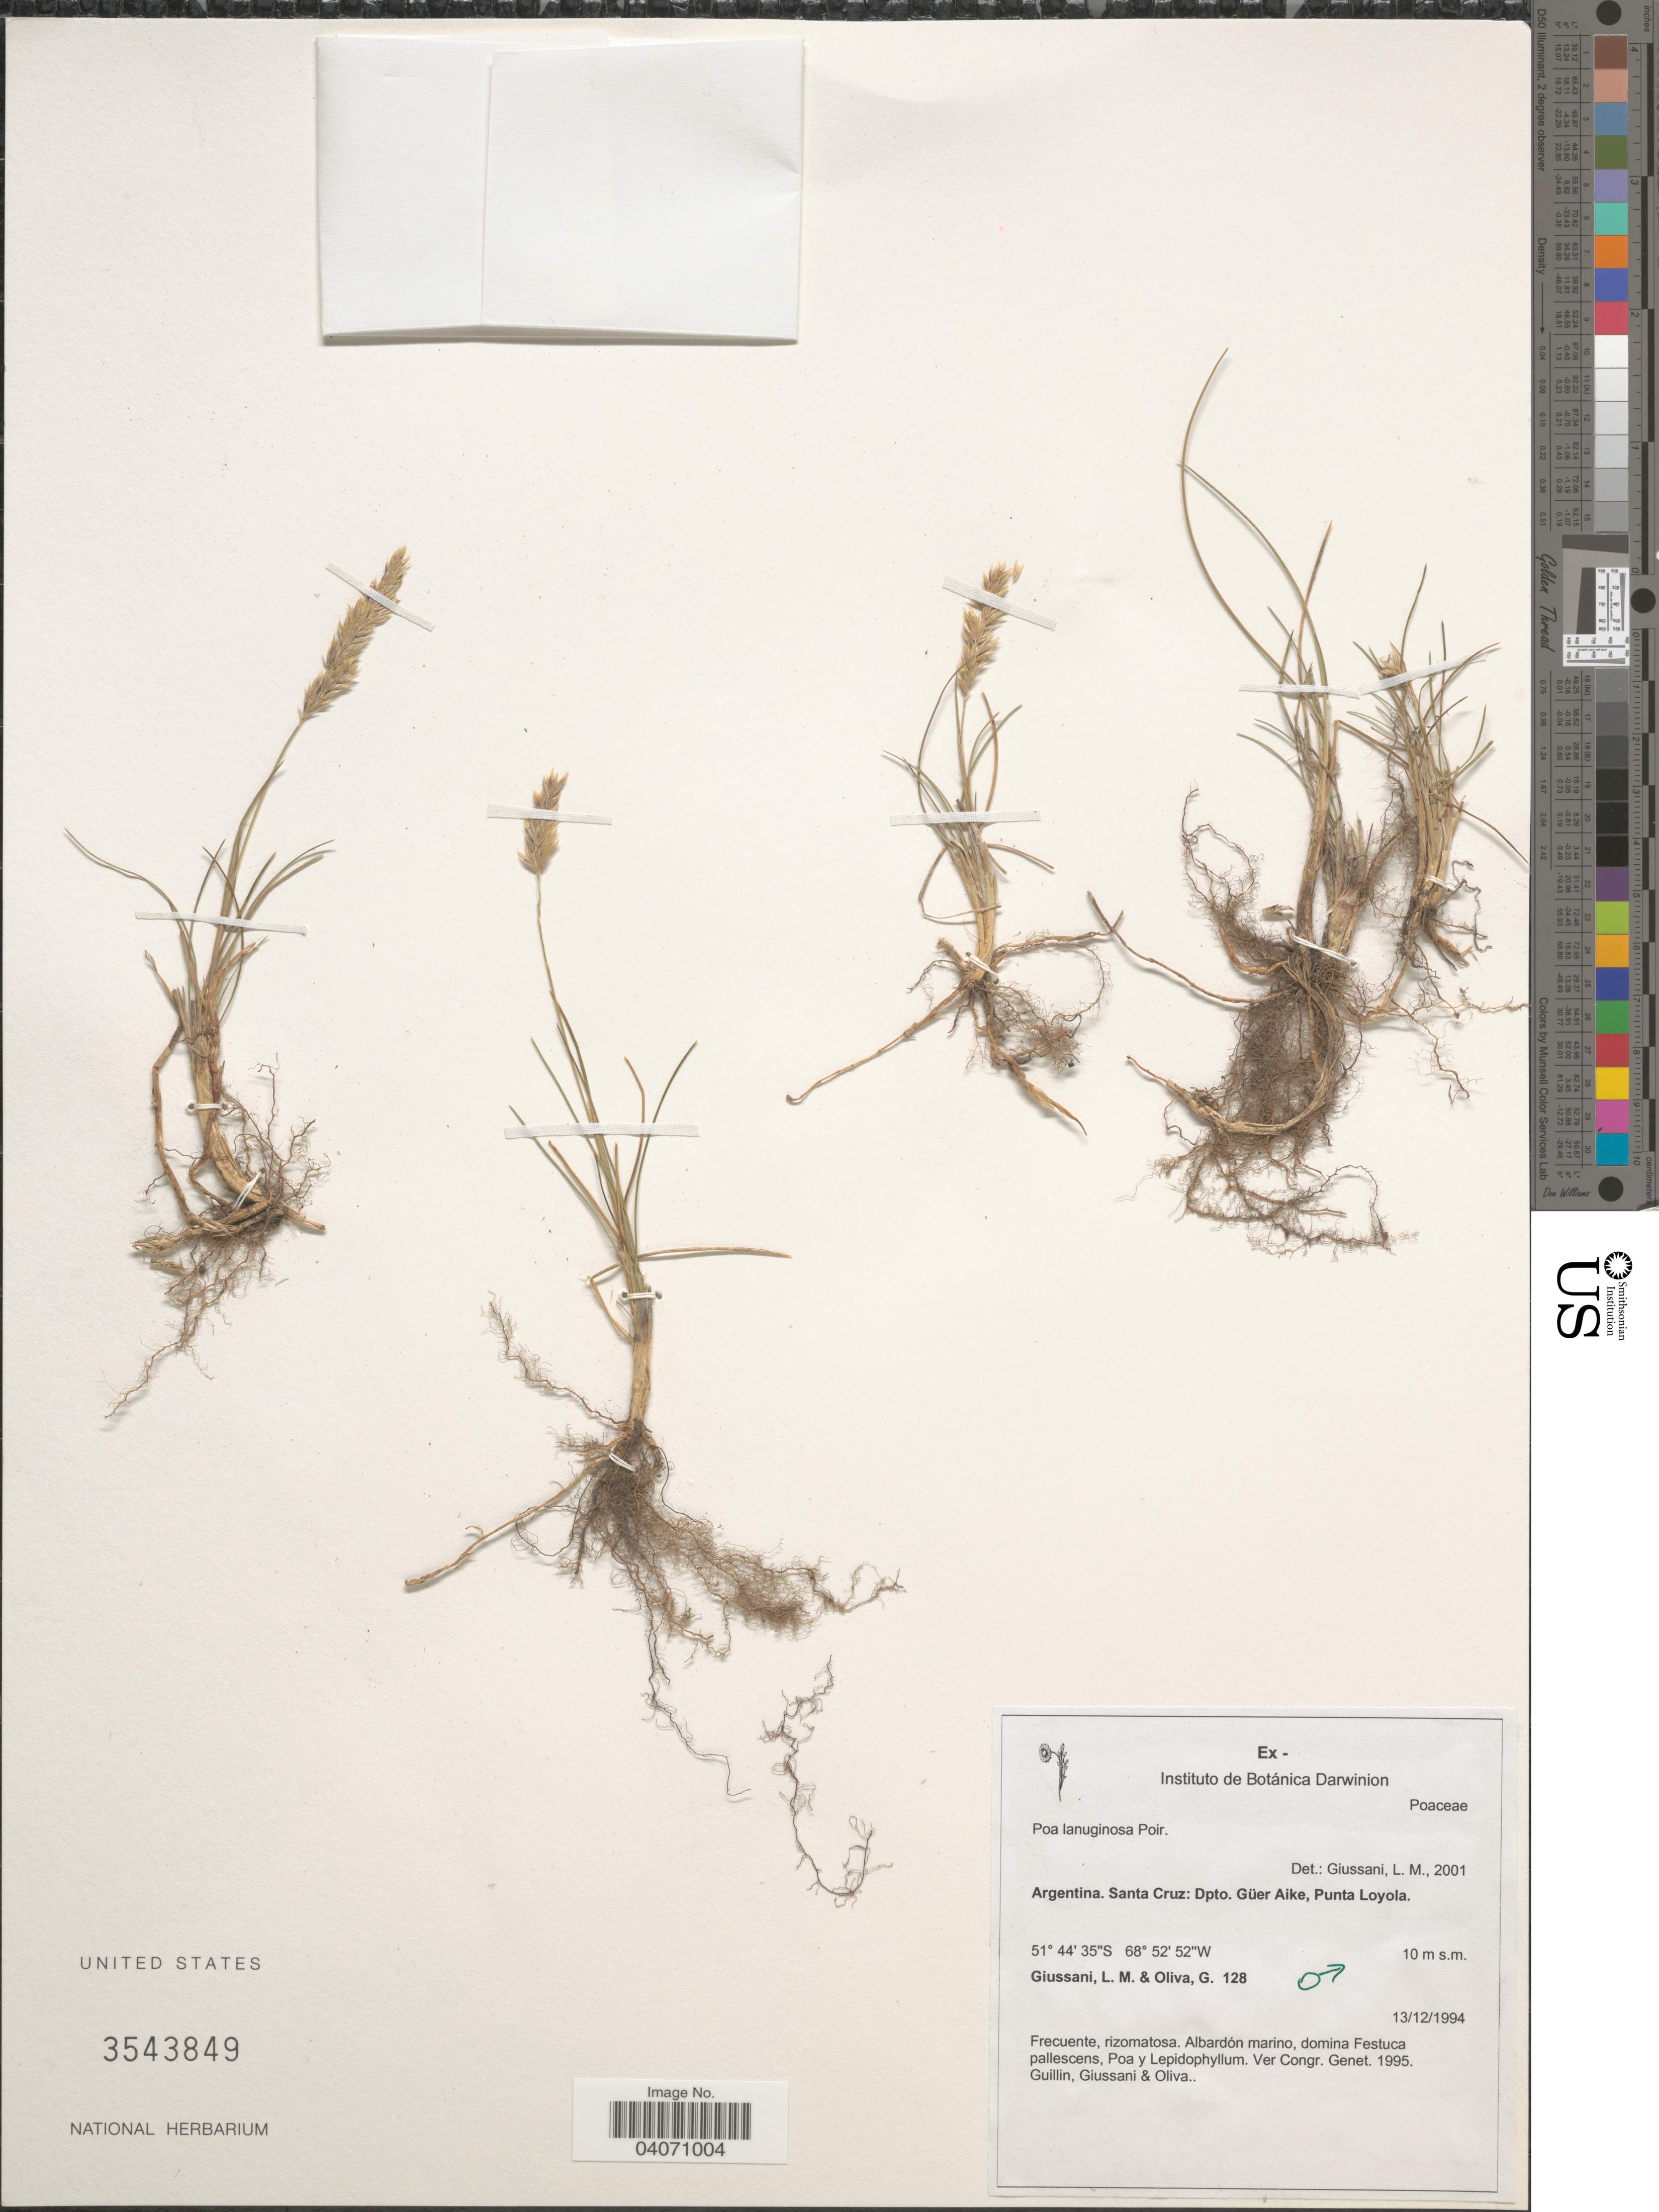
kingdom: Plantae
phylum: Tracheophyta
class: Liliopsida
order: Poales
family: Poaceae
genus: Poa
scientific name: Poa lanuginosa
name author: Poir.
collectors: L. Giussani & G. Oliva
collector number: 128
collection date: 1994-12-13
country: Argentina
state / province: Santa Cruz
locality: Dpto. Güer Aike, Punta Loyola.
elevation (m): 10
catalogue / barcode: US 3543849